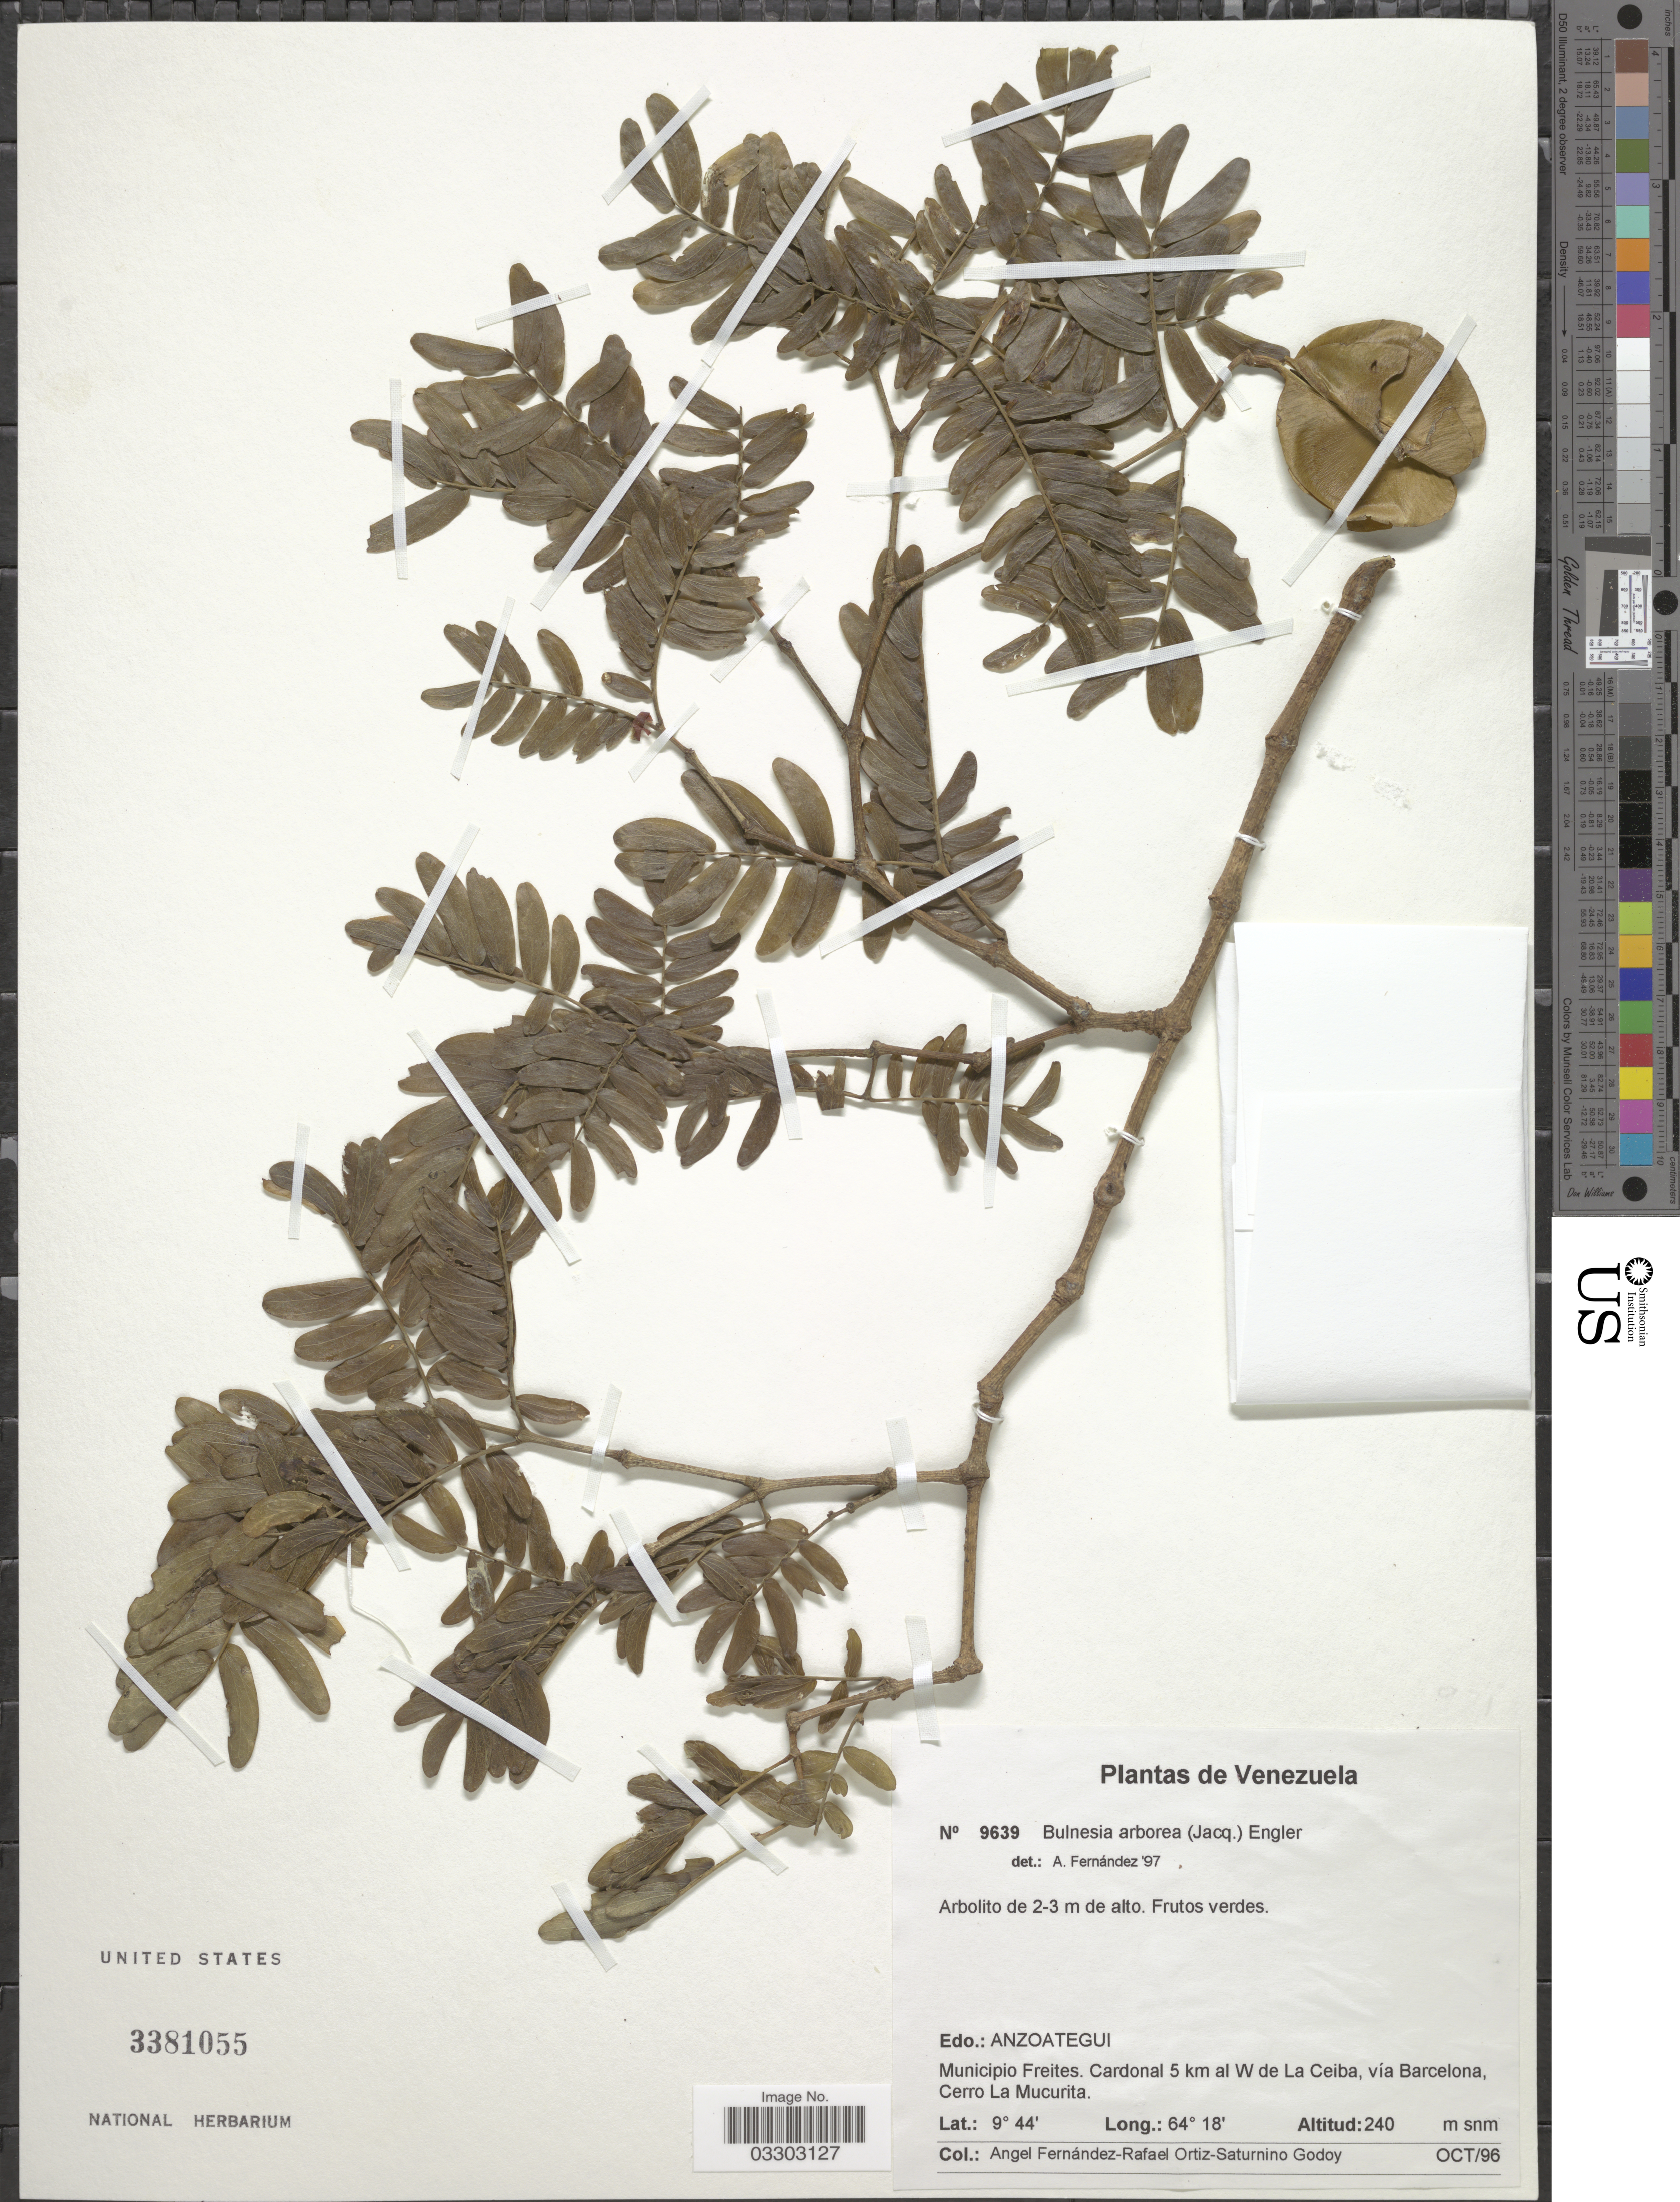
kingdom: Plantae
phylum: Tracheophyta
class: Magnoliopsida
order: Zygophyllales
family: Zygophyllaceae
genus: Gonopterodendron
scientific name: Gonopterodendron arboreum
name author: (Jacq.) Godoy-Bürki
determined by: U.S. National Herbarium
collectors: A. Fernández-Rafael & O. Saturnino Godoy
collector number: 9639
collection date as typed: Transcribed d/m/y: /10/96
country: Venezuela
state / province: Anzoategui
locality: Municipio Freitas. Cardonal 5 km al W de la Ceiba, vía Barcelona, Cerro La Mucurita.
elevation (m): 240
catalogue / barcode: US 3381055